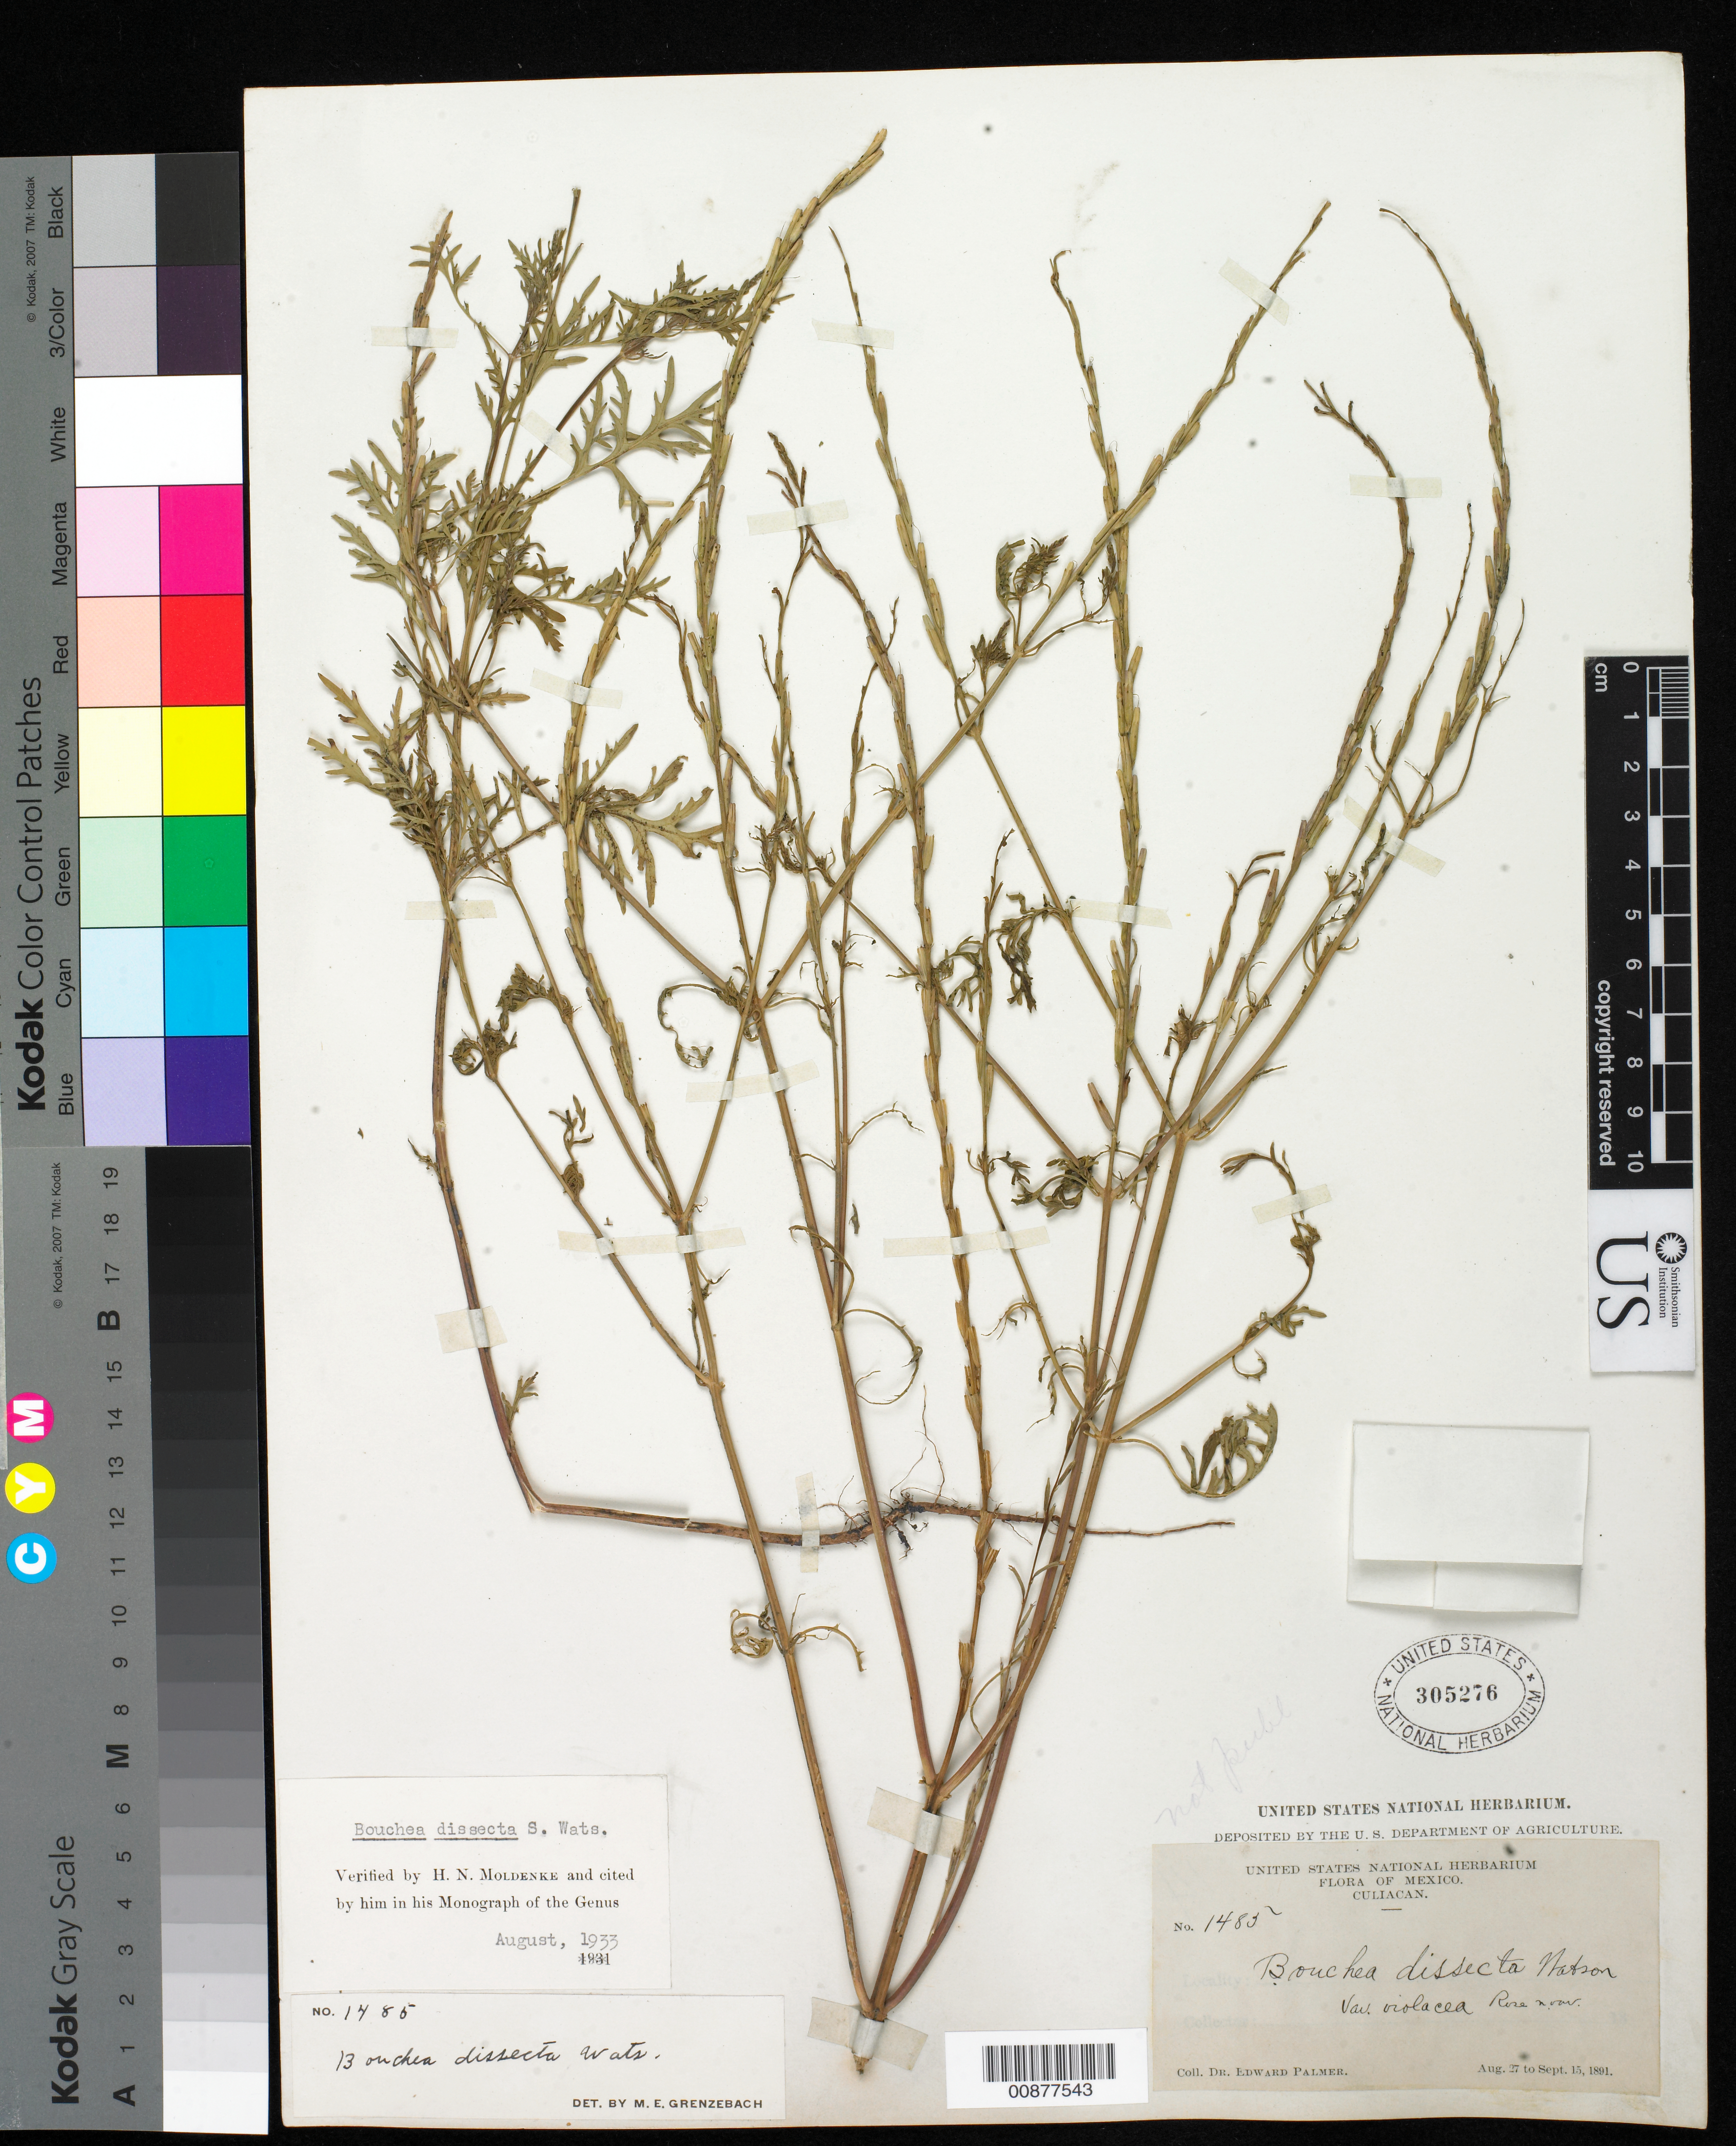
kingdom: Plantae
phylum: Tracheophyta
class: Magnoliopsida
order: Lamiales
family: Verbenaceae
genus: Bouchea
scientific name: Bouchea dissecta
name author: S. Watson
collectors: E. Palmer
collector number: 1485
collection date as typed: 27 Aug 1891 to 15 Sep 1891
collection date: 1891-08-27/1891-09-15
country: Mexico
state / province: Sinaloa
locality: Culiacan, Sinaloa.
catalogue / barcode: US 305276